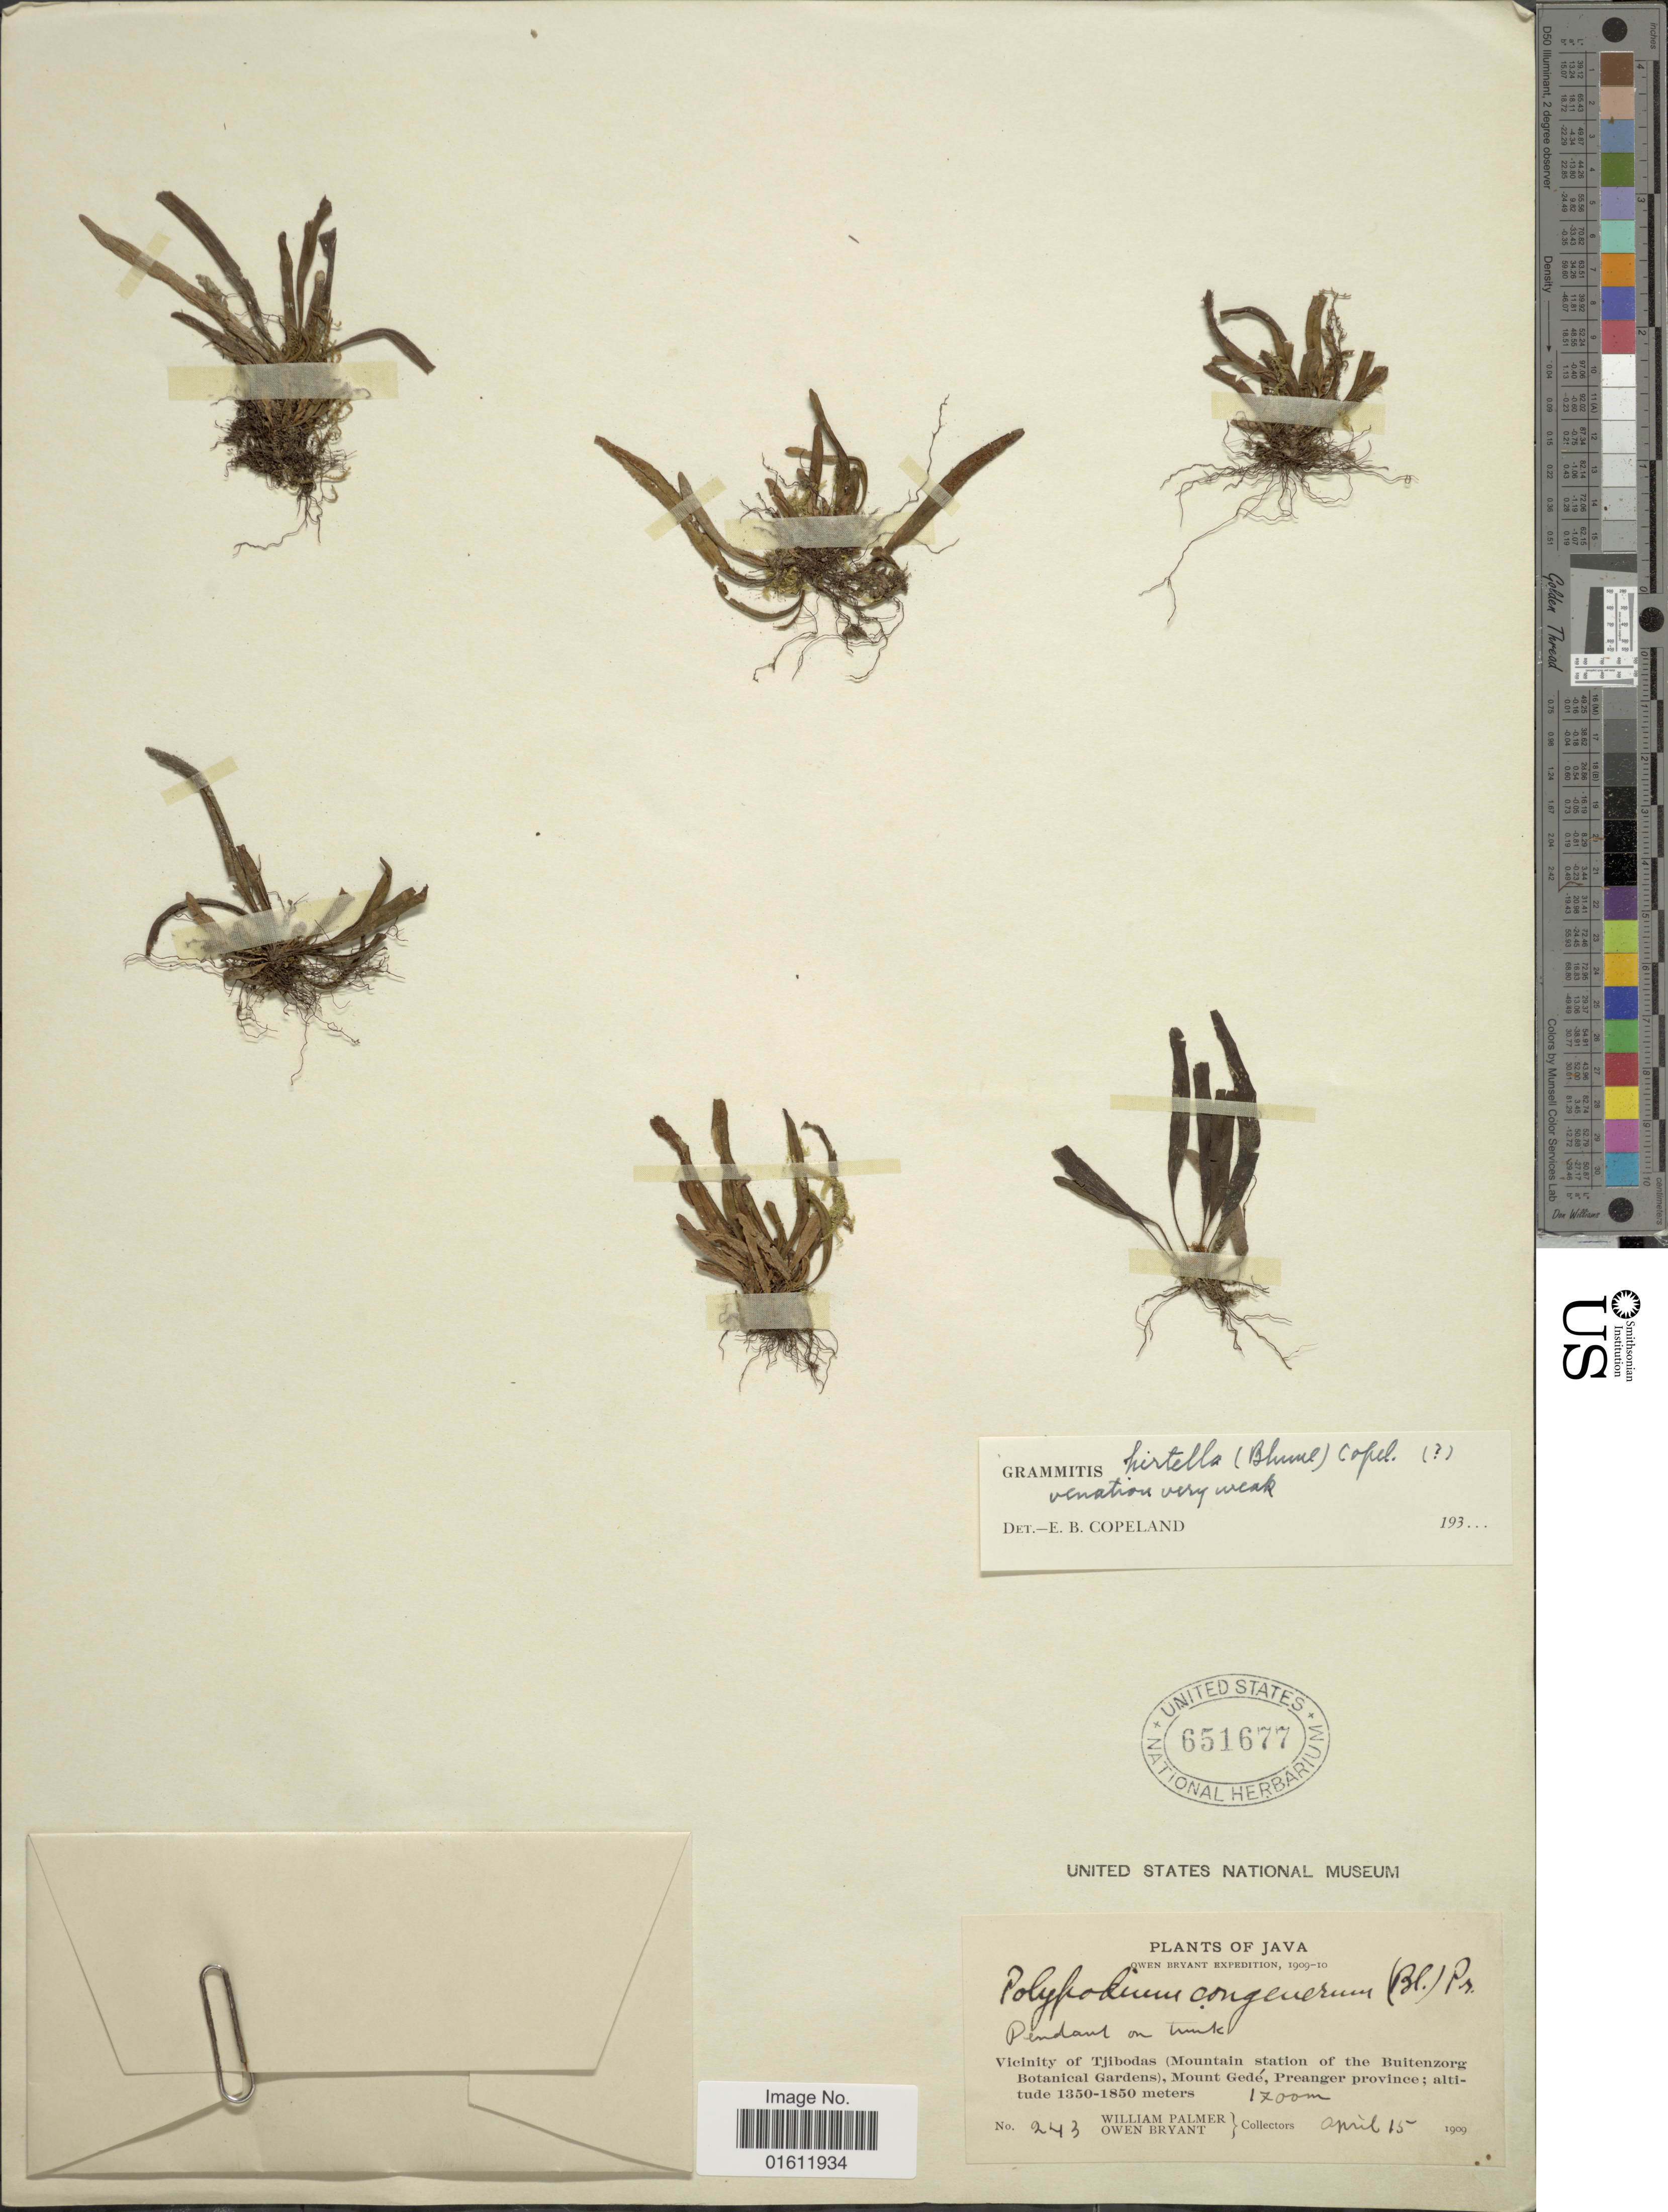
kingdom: Plantae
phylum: Tracheophyta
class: Polypodiopsida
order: Polypodiales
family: Polypodiaceae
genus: Radiogrammitis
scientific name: Radiogrammitis hirtella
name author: (Blume) Parris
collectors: W. Palmer & O. Bryant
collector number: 243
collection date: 1909-04-15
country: Indonesia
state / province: Java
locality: Vicinity of Tjibodas (Mountain station of the Buitenzorg Botanical Gardens), Mount Gedé, Preanger province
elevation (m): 1700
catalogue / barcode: US 651677